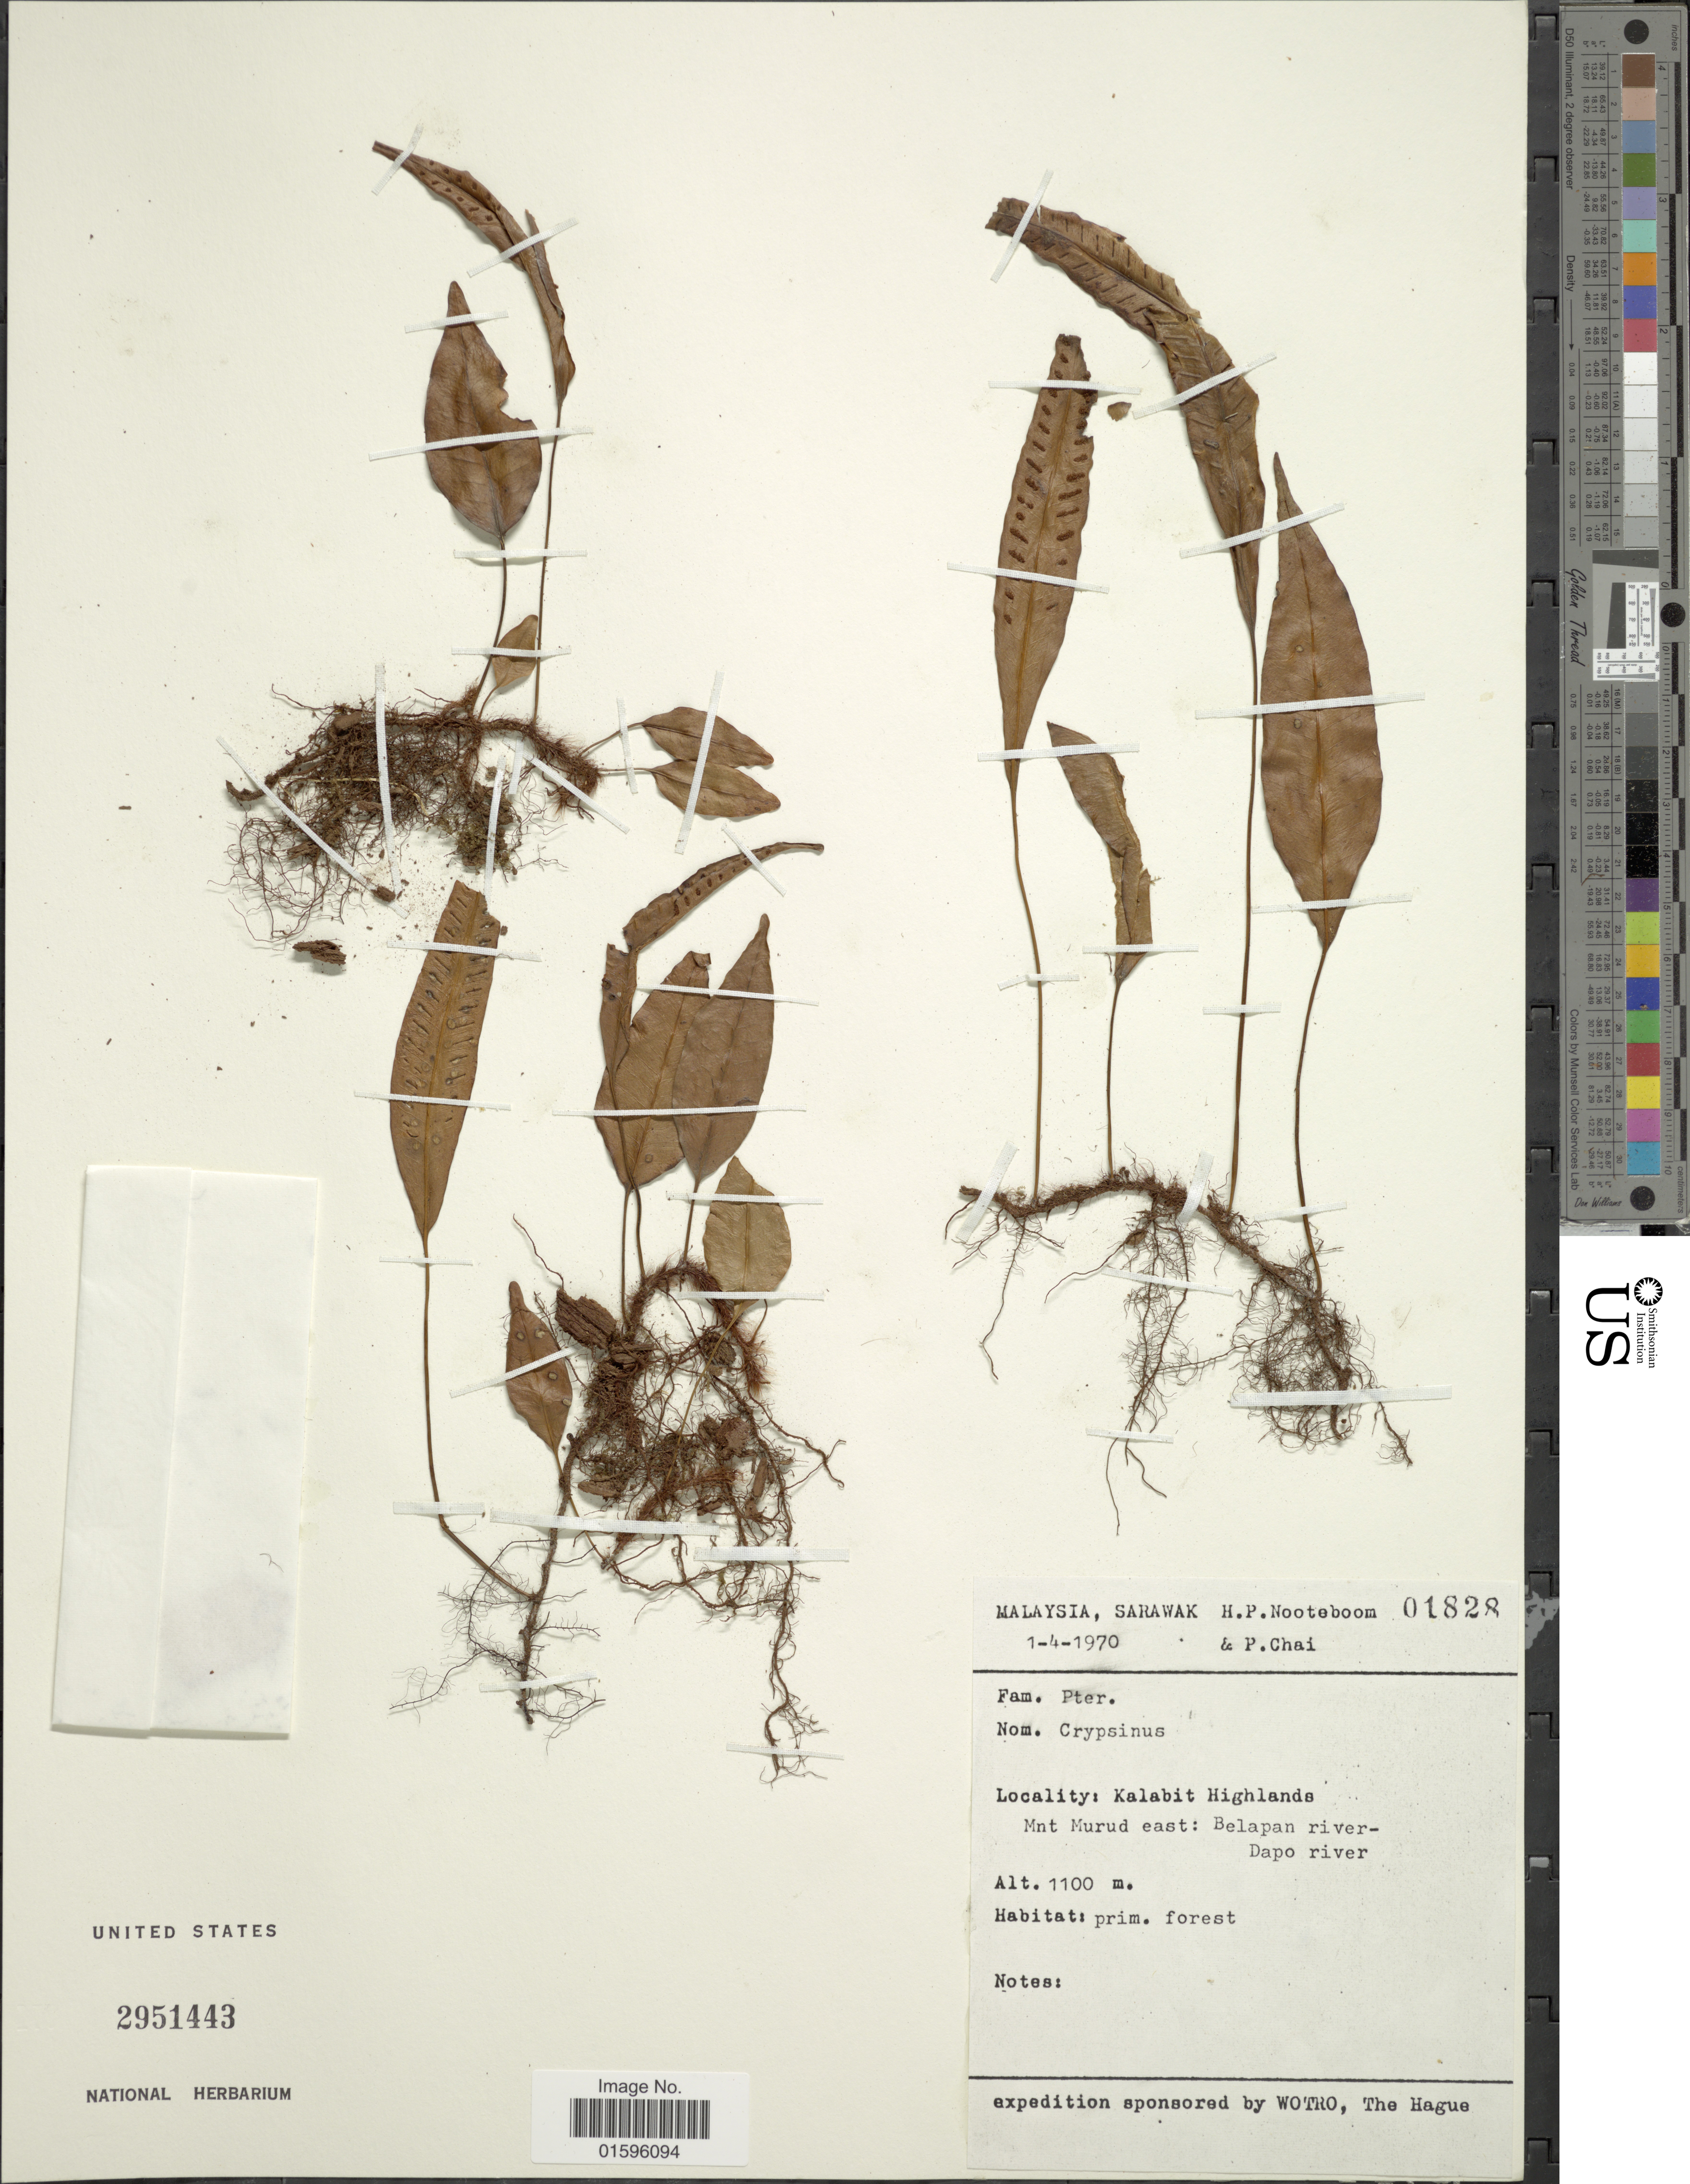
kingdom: Plantae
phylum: Tracheophyta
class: Polypodiopsida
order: Polypodiales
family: Polypodiaceae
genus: Polypodium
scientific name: Polypodium sp.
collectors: H. P. Nooteboom & P. Chai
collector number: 01828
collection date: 1970-04-01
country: Malaysia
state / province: Sarawak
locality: Kalabit Highlands, Mnt Murud east: Belapan river- Dapo river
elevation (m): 1100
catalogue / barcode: US 2951443